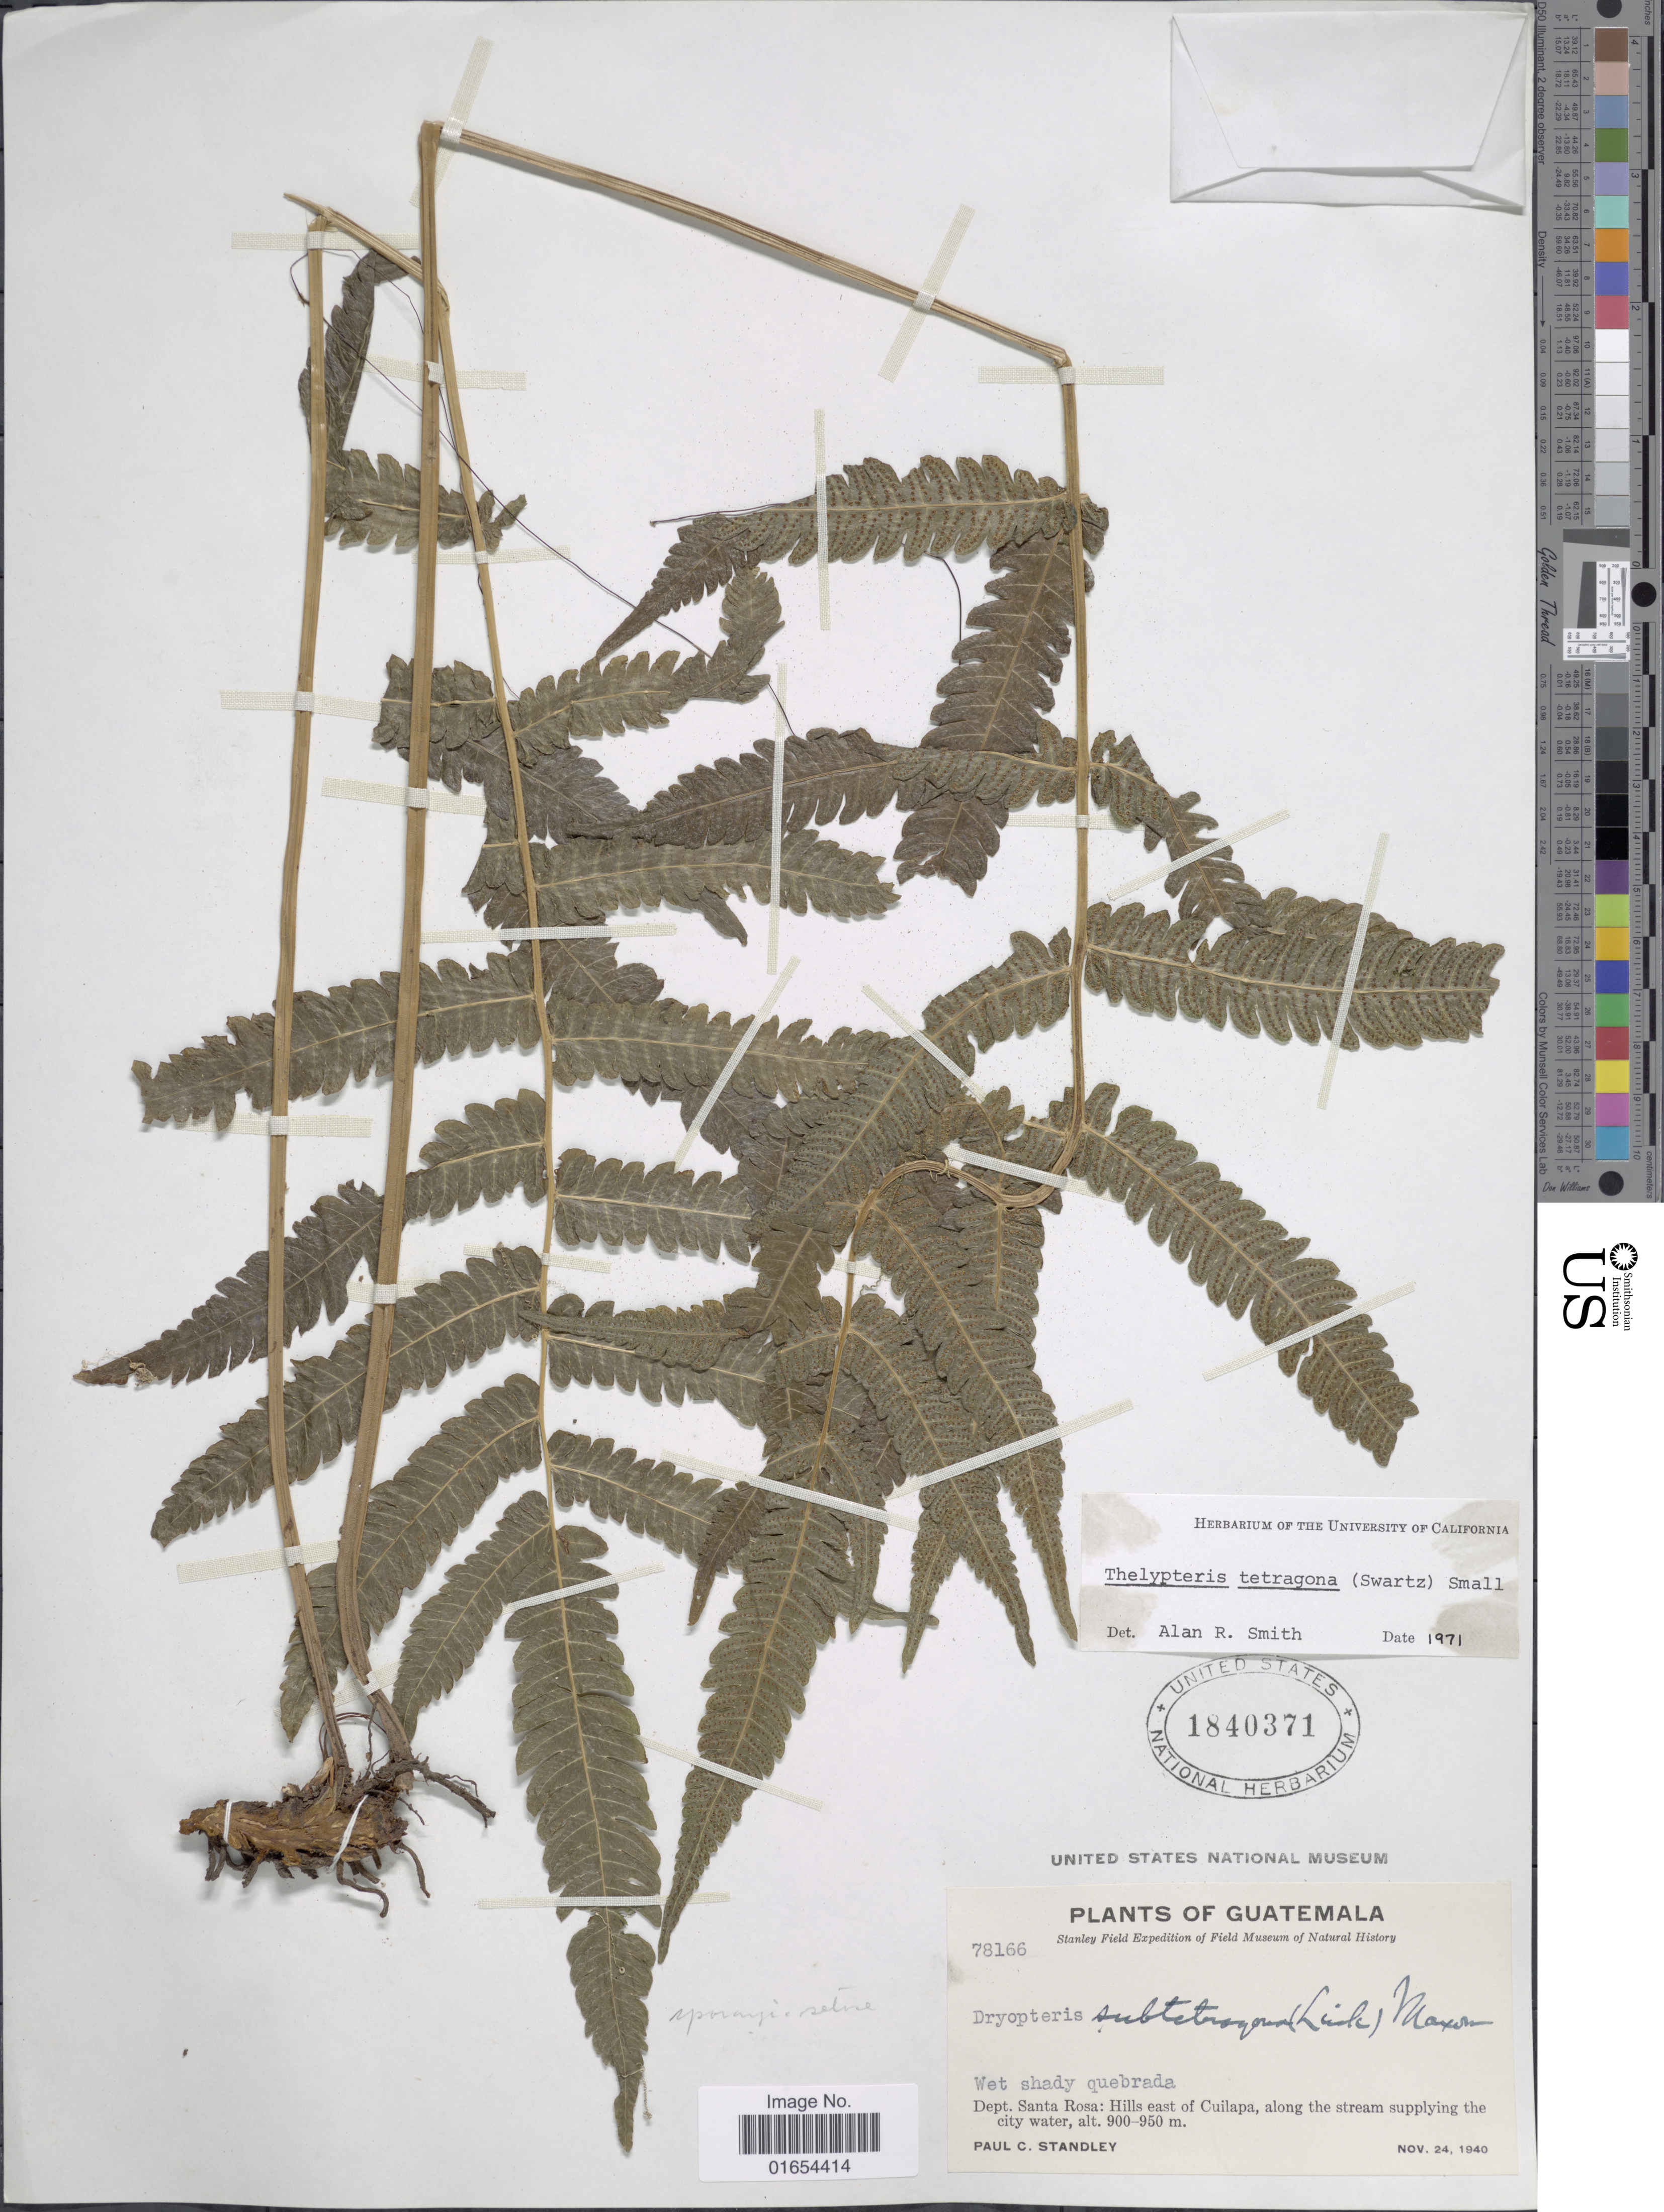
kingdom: Plantae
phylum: Tracheophyta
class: Polypodiopsida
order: Polypodiales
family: Thelypteridaceae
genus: Goniopteris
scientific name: Goniopteris tetragona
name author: (C. Presl) Sw.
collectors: P. C. Standley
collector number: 78166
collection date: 1940-11-24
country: Guatemala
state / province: Santa Rosa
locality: Wet shady quebrada, Hills east of Cuilapa, along the stream supplying the city water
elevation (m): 900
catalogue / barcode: US 1840371